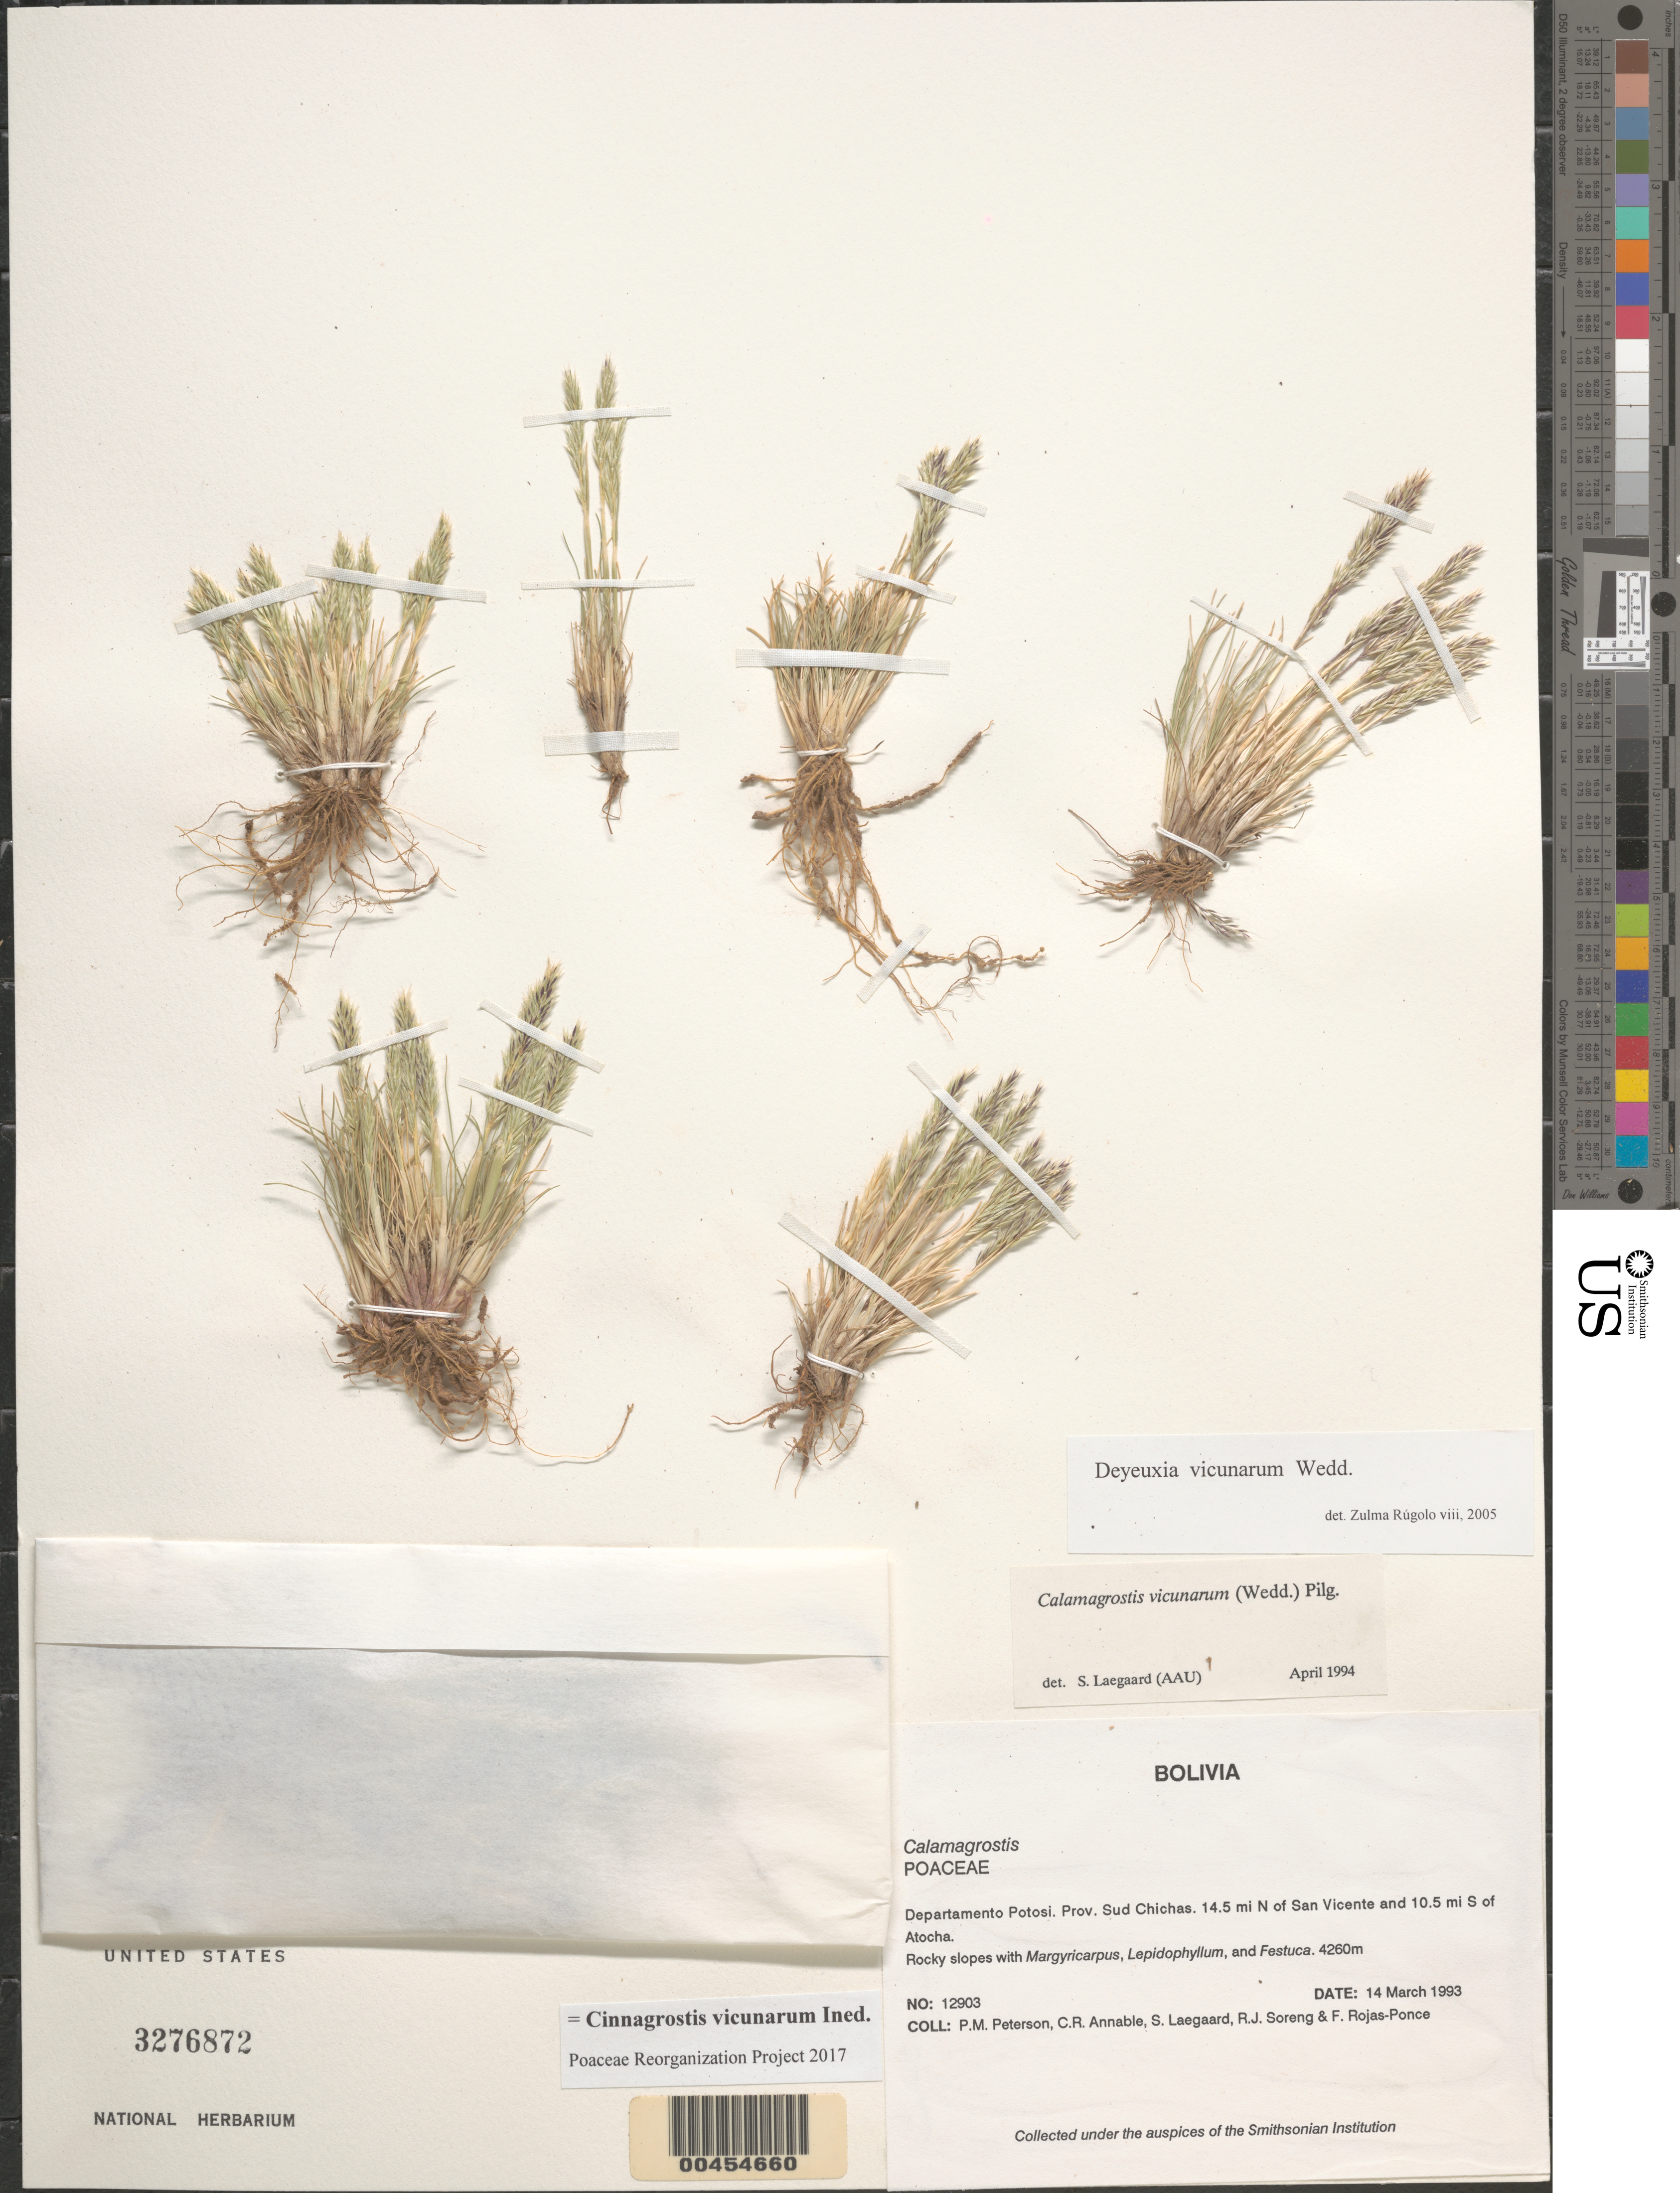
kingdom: Plantae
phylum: Tracheophyta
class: Liliopsida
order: Poales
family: Poaceae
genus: Cinnagrostis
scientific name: Cinnagrostis vicunarum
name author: (Wedd.) P.M. Peterson et al.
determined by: Poaceae Reorganization Project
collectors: P. M. Peterson et al.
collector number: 12903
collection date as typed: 14 Mar 1993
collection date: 1993-03-14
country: Bolivia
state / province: Potosí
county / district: Sud Chichas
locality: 14.5 mi N of San Vicente and 10.5 mi S of Atocha.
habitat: Rocky slopes with Margyricarpus, Lepidophyllum, and Festuca.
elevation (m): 4260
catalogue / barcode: US 3276872